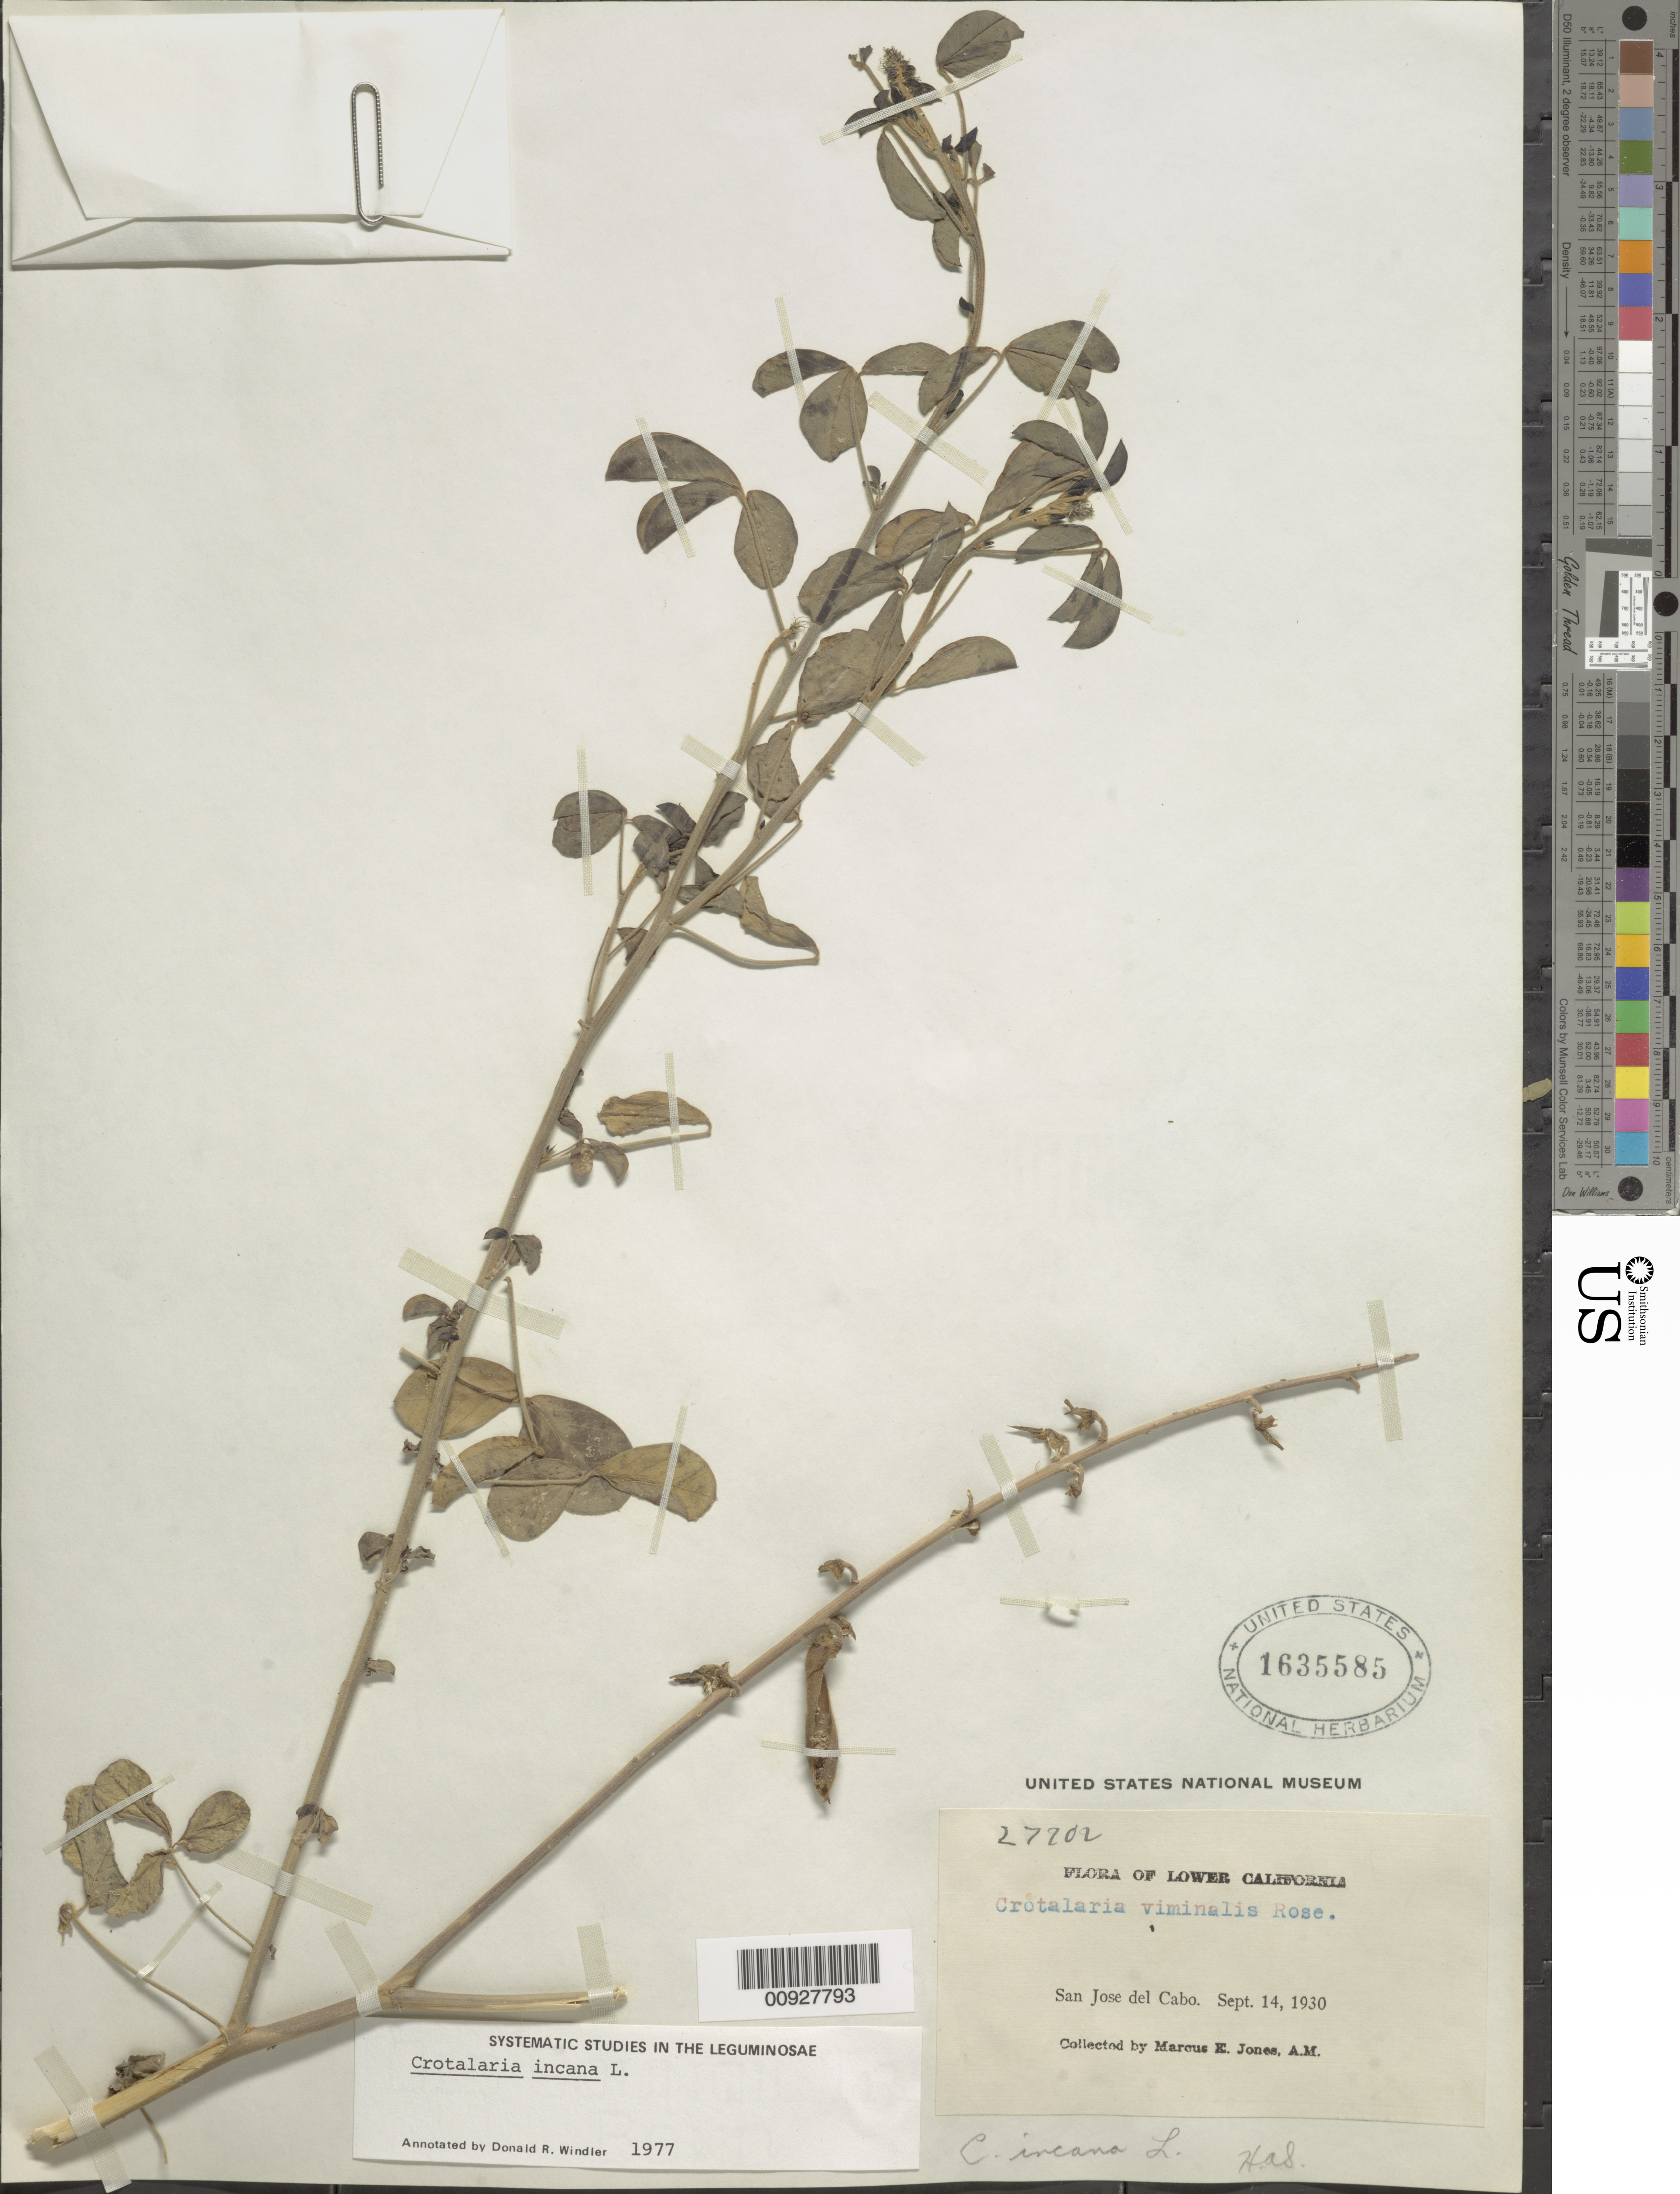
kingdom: Plantae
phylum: Tracheophyta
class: Magnoliopsida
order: Fabales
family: Fabaceae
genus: Crotalaria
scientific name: Crotalaria incana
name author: L.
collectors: M. E. Jones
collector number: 27202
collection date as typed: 14 Sep 1930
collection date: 1930-09-14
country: Mexico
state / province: Baja California Sur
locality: San José del Cabo, Lower California.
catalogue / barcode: US 1635585